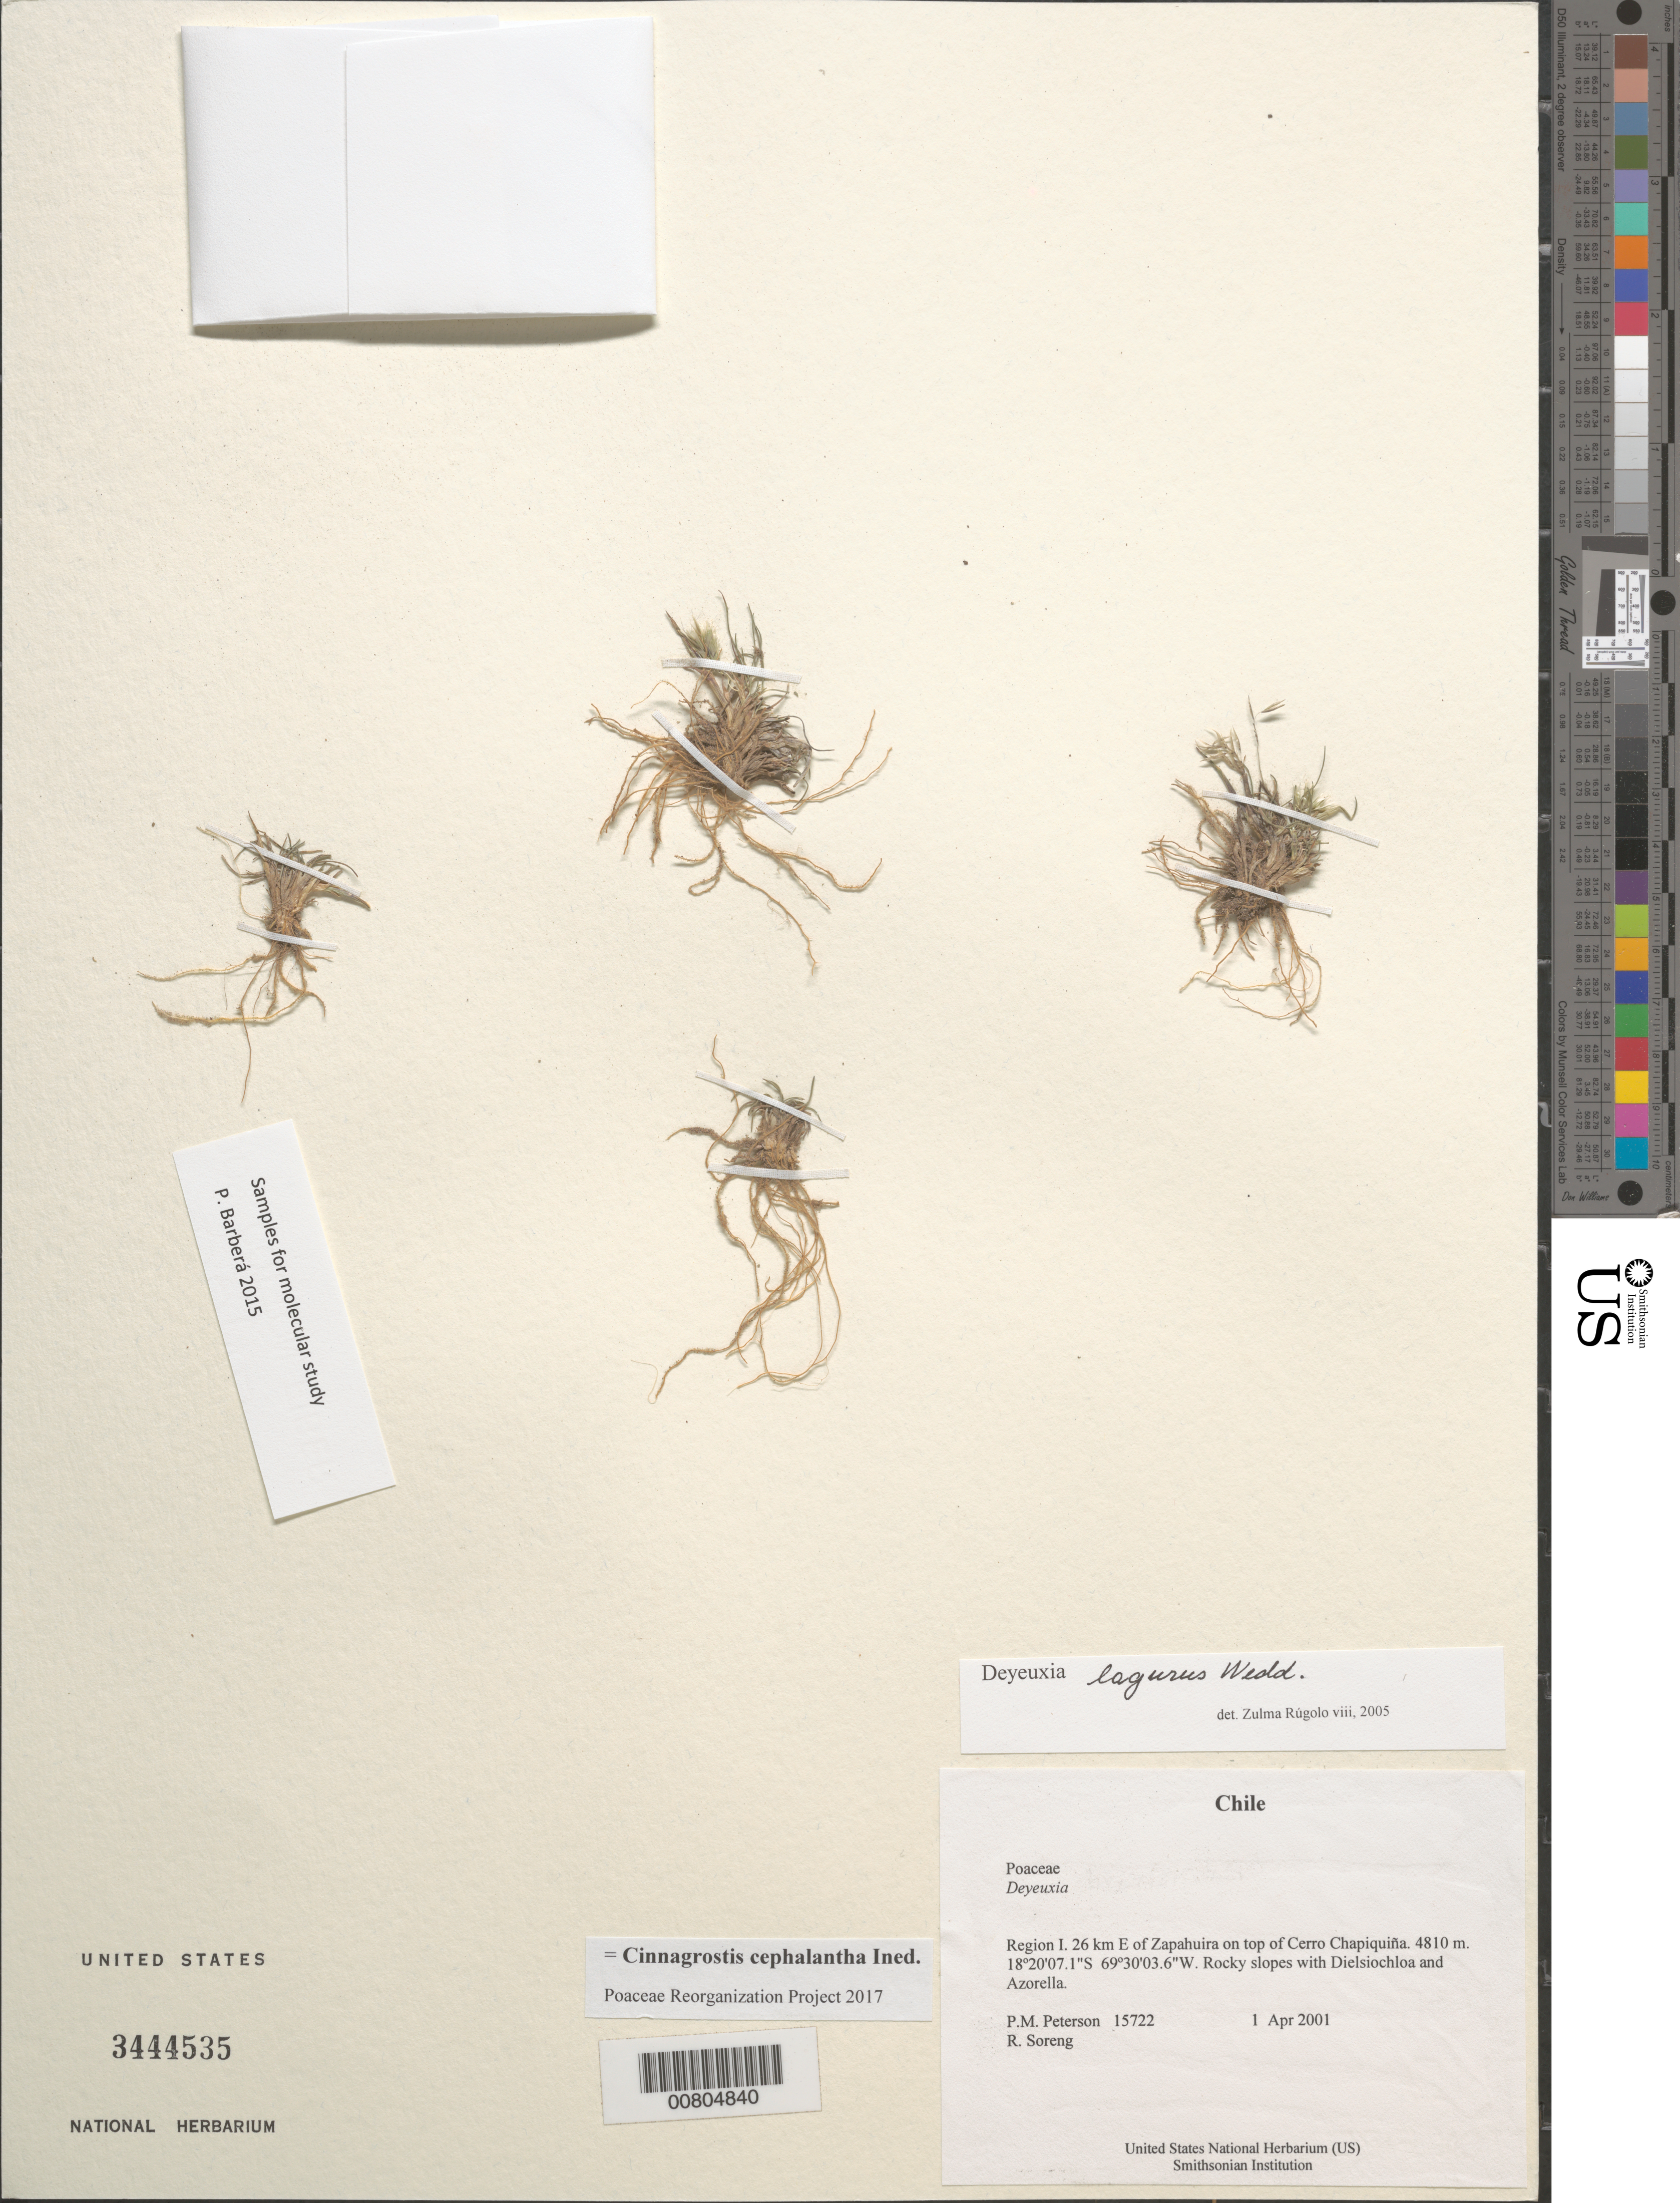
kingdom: Plantae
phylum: Tracheophyta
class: Liliopsida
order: Poales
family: Poaceae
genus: Cinnagrostis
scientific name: Cinnagrostis cephalantha ined.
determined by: Poaceae Reorganization Project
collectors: P. M. Peterson & R. J. Soreng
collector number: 15722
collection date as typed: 01 Apr 2001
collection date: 2001-04-01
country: Chile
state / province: Tarapacá (I)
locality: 26 km E of Zapahuira on top of Cerro Chapiquiña.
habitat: Rocky slopes with Dielsiochloa and Azorella.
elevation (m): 4810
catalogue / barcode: US 3444535